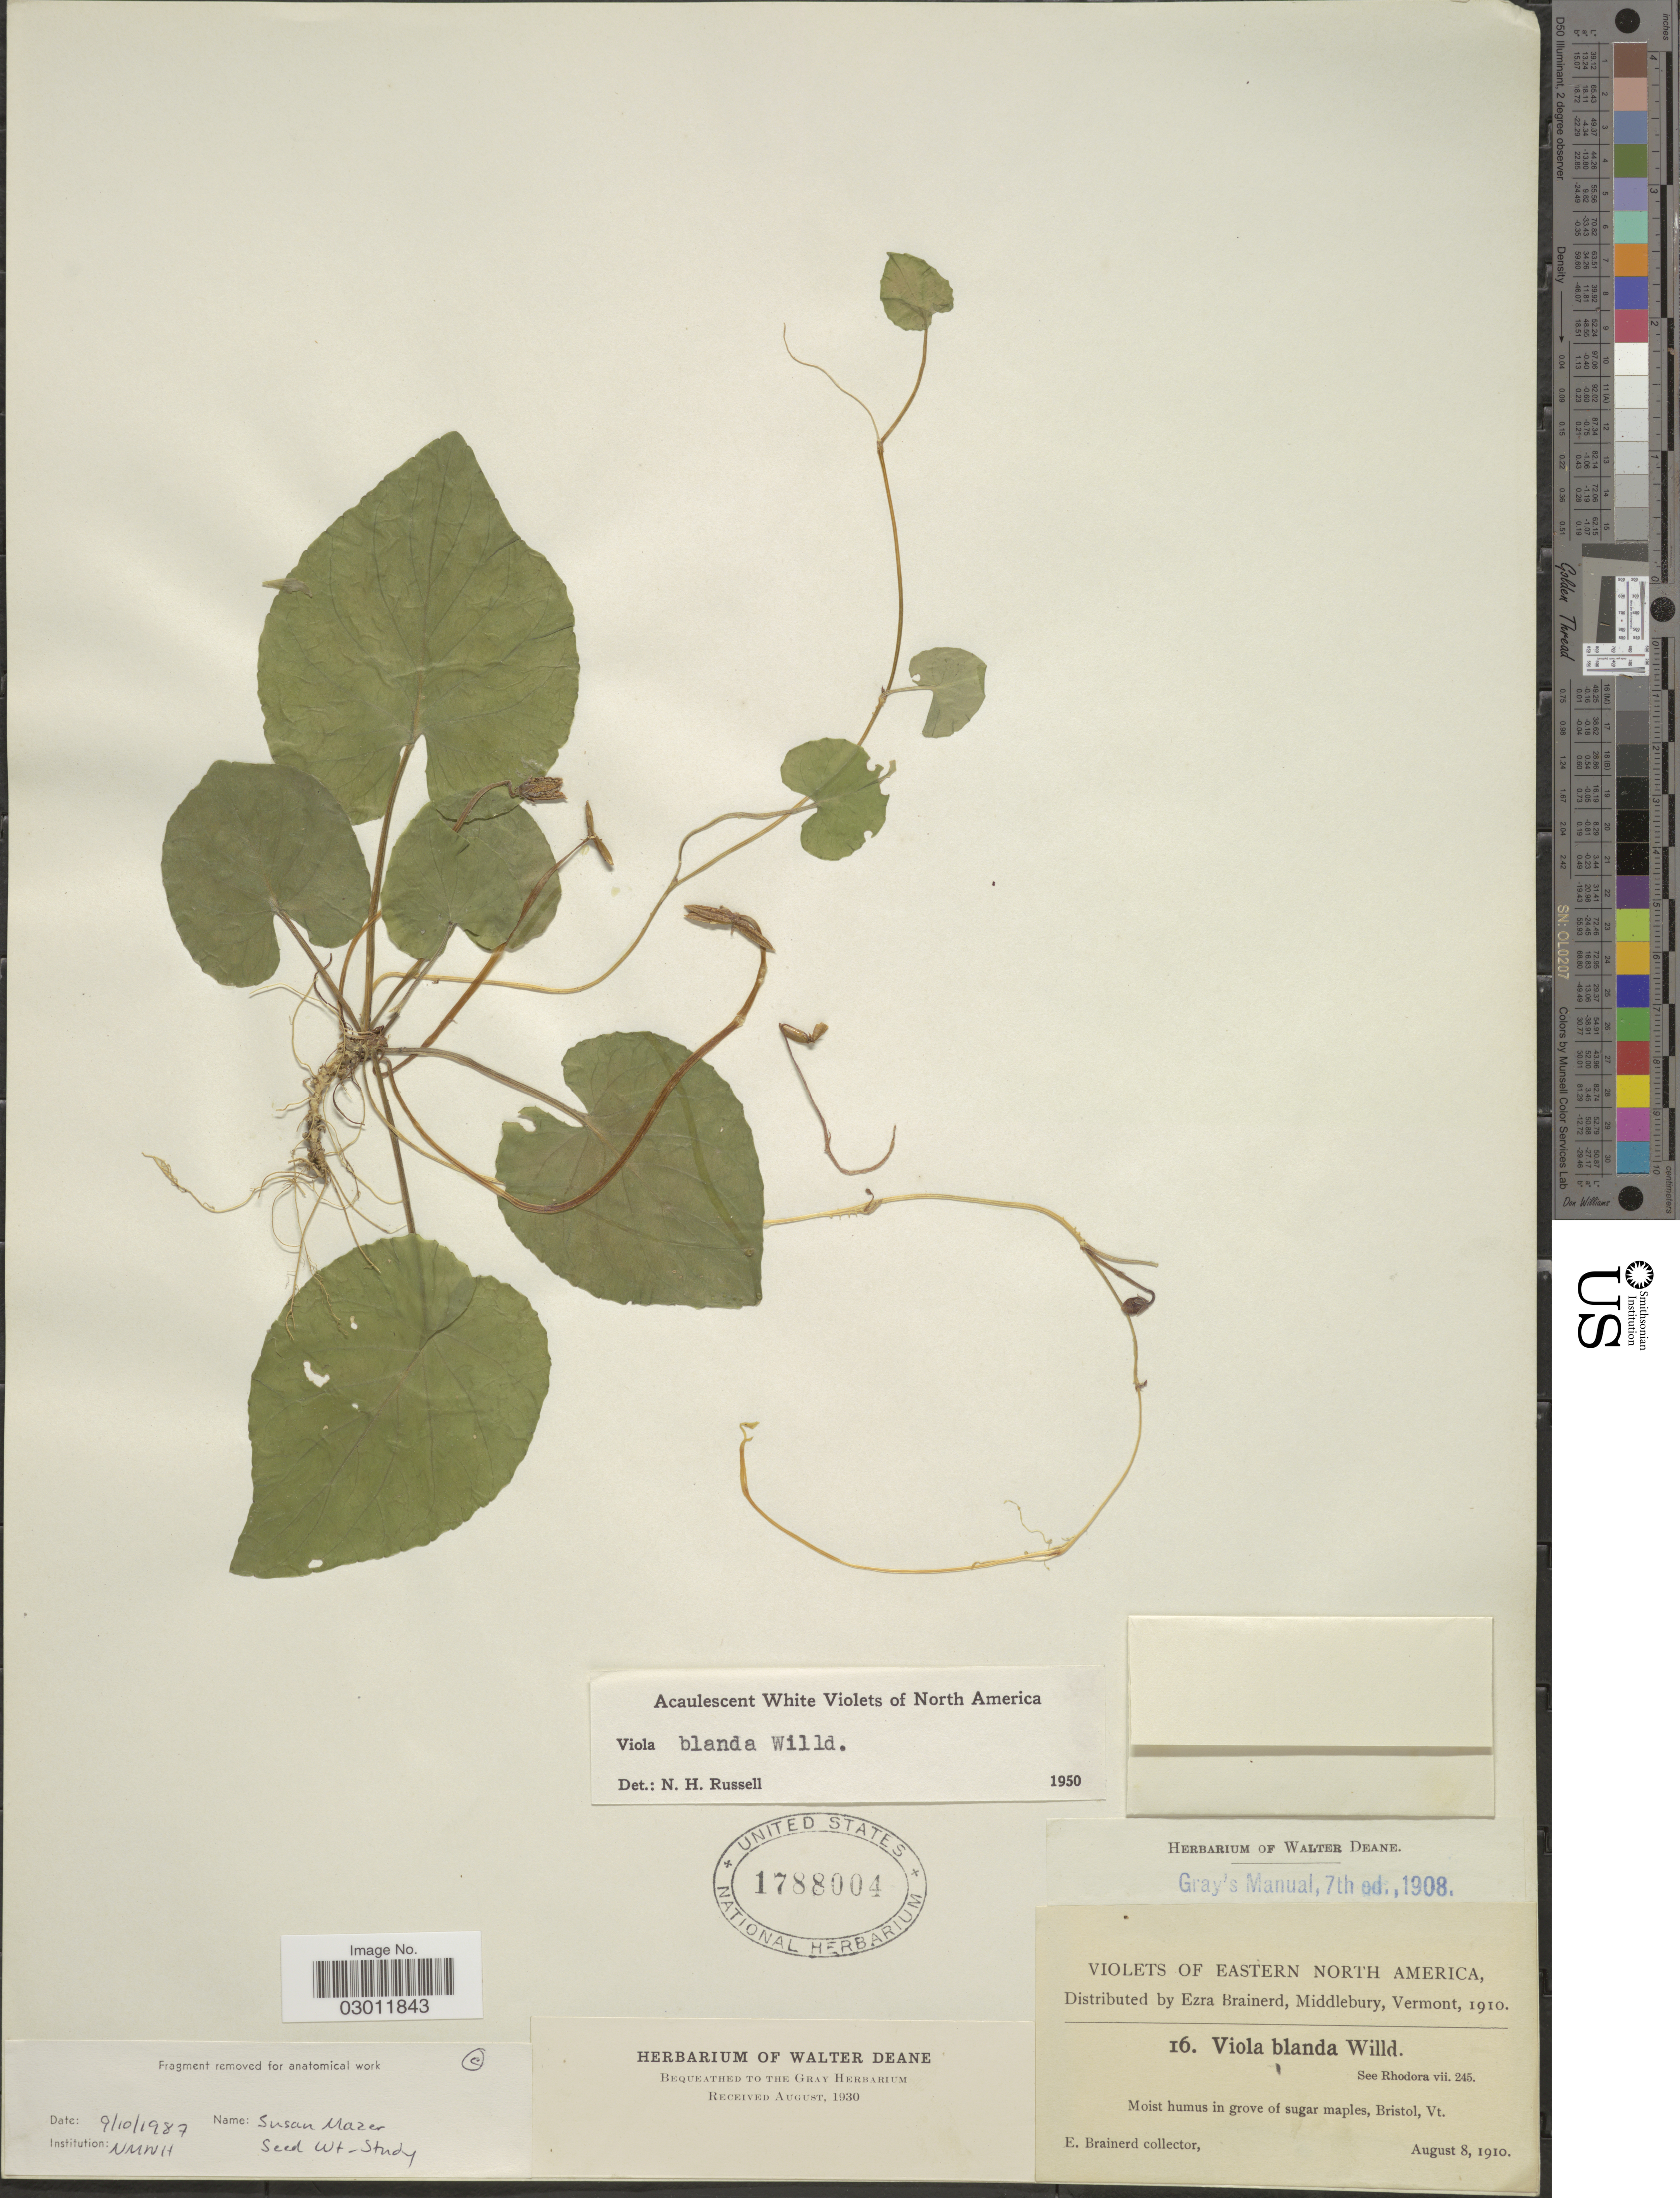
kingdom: Plantae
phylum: Tracheophyta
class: Magnoliopsida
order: Malpighiales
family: Violaceae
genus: Viola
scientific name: Viola blanda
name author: Willd.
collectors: E. Brainerd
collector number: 16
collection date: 1910-08-08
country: United States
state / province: Vermont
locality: Eastern North America. Bristol, Vt.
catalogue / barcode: US 1788004